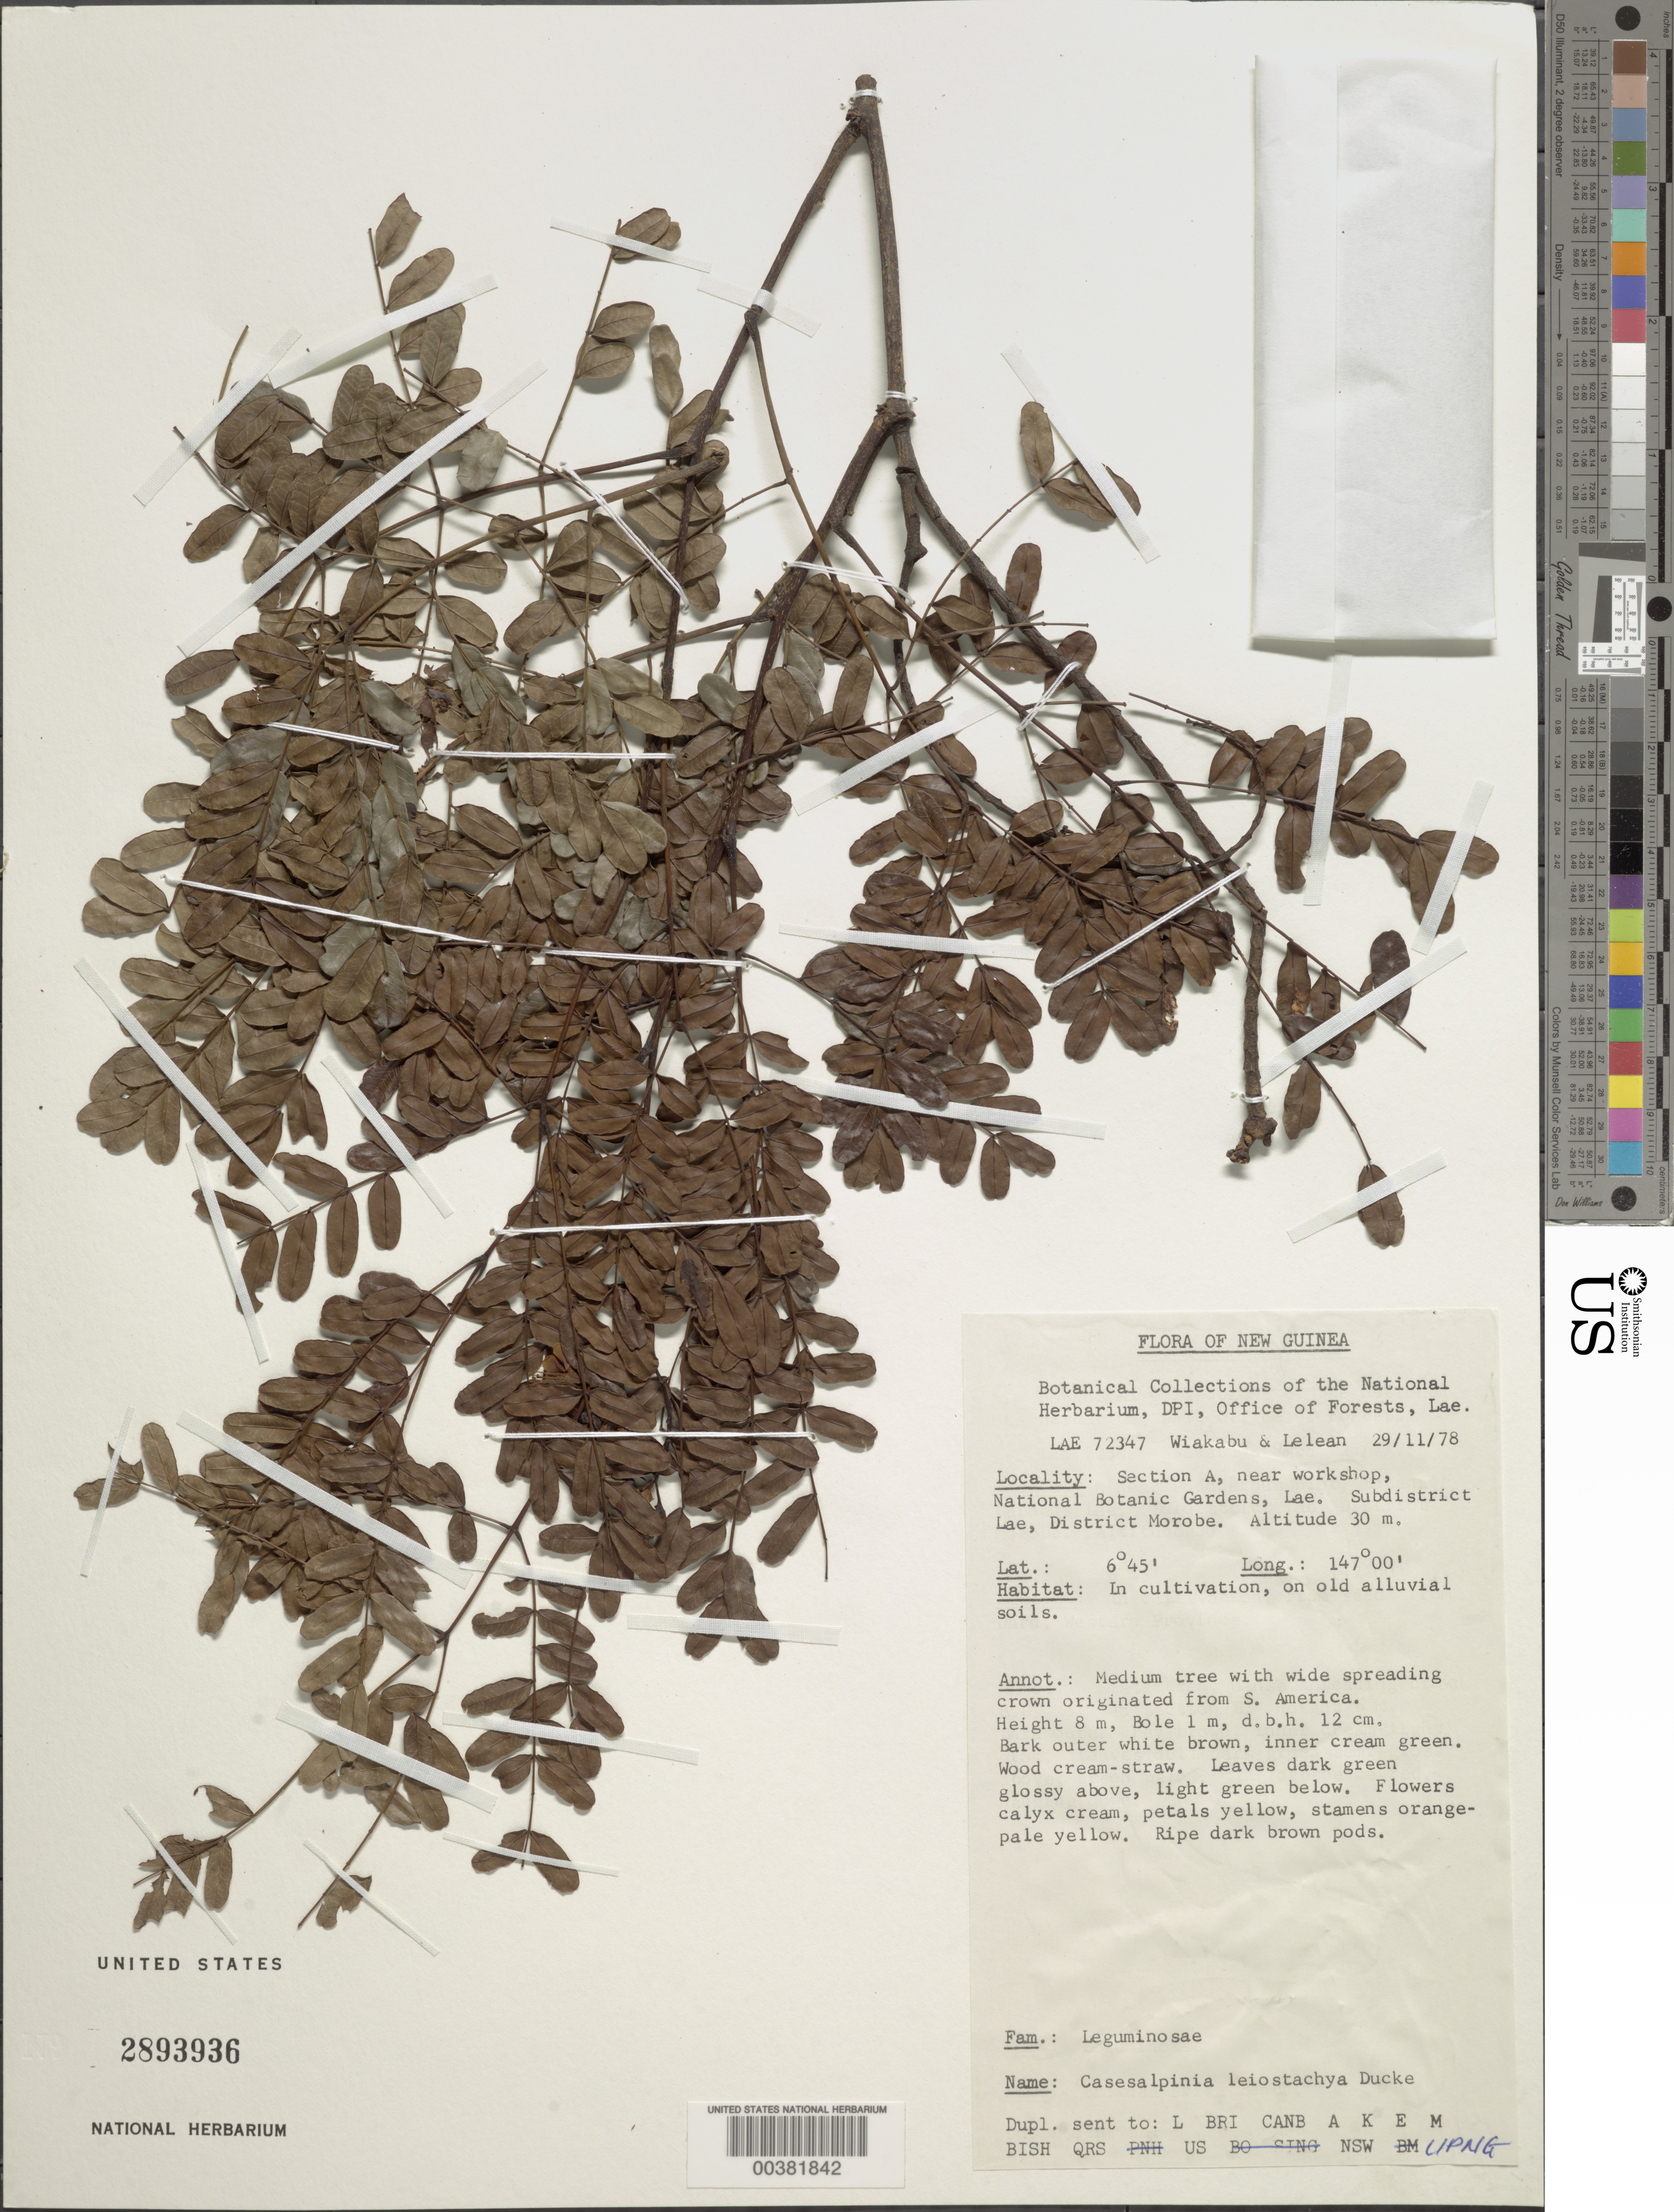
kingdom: Plantae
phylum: Tracheophyta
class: Magnoliopsida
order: Fabales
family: Fabaceae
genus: Libidibia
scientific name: Libidibia ferrea var. leiostachya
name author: (Benth.) L.P. Queiroz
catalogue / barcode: US 2893936